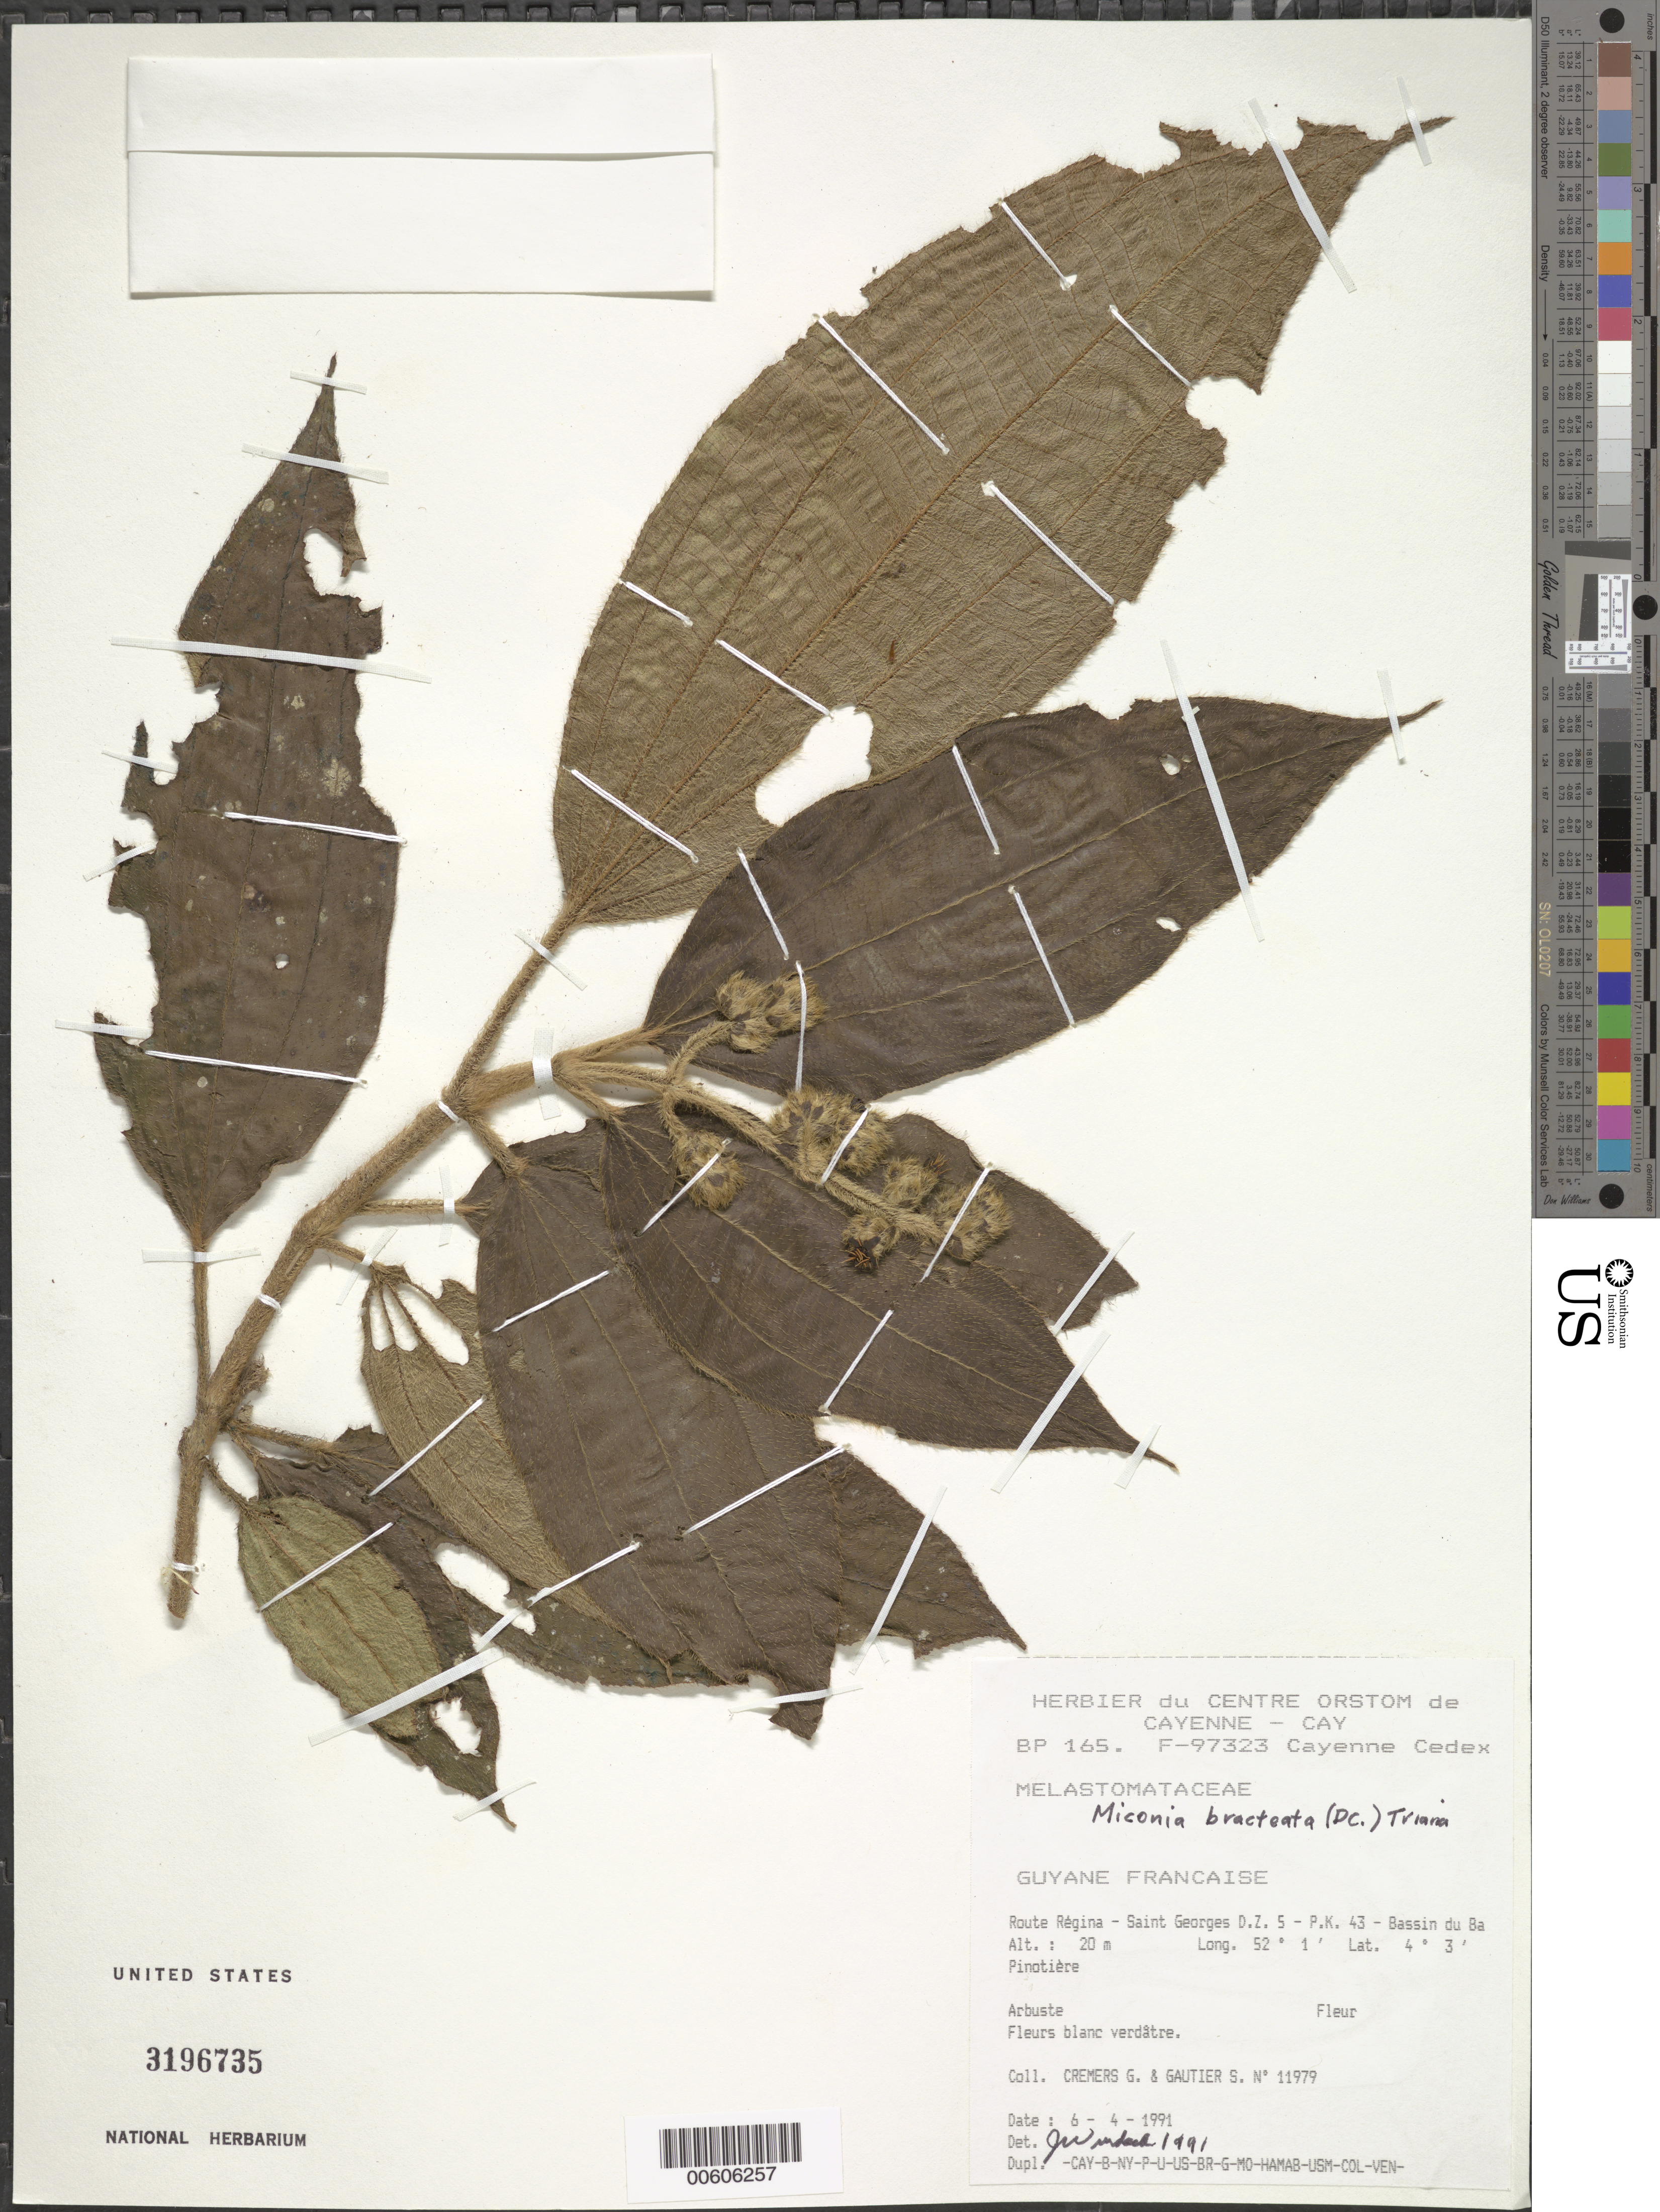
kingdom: Plantae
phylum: Tracheophyta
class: Magnoliopsida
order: Myrtales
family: Melastomataceae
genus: Miconia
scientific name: Miconia bracteata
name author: (DC.) Triana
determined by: Wurdack, John J., (US), US (UNITED STATES)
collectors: G. Cremers & S. Gautier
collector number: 11979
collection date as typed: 6-Apr-91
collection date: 1991-04-06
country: French Guiana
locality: Route Régina, Saint Georges, DZ 5-PK43, Bassin de l'Approuague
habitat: Pinotiere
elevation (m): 20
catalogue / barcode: US 3196735